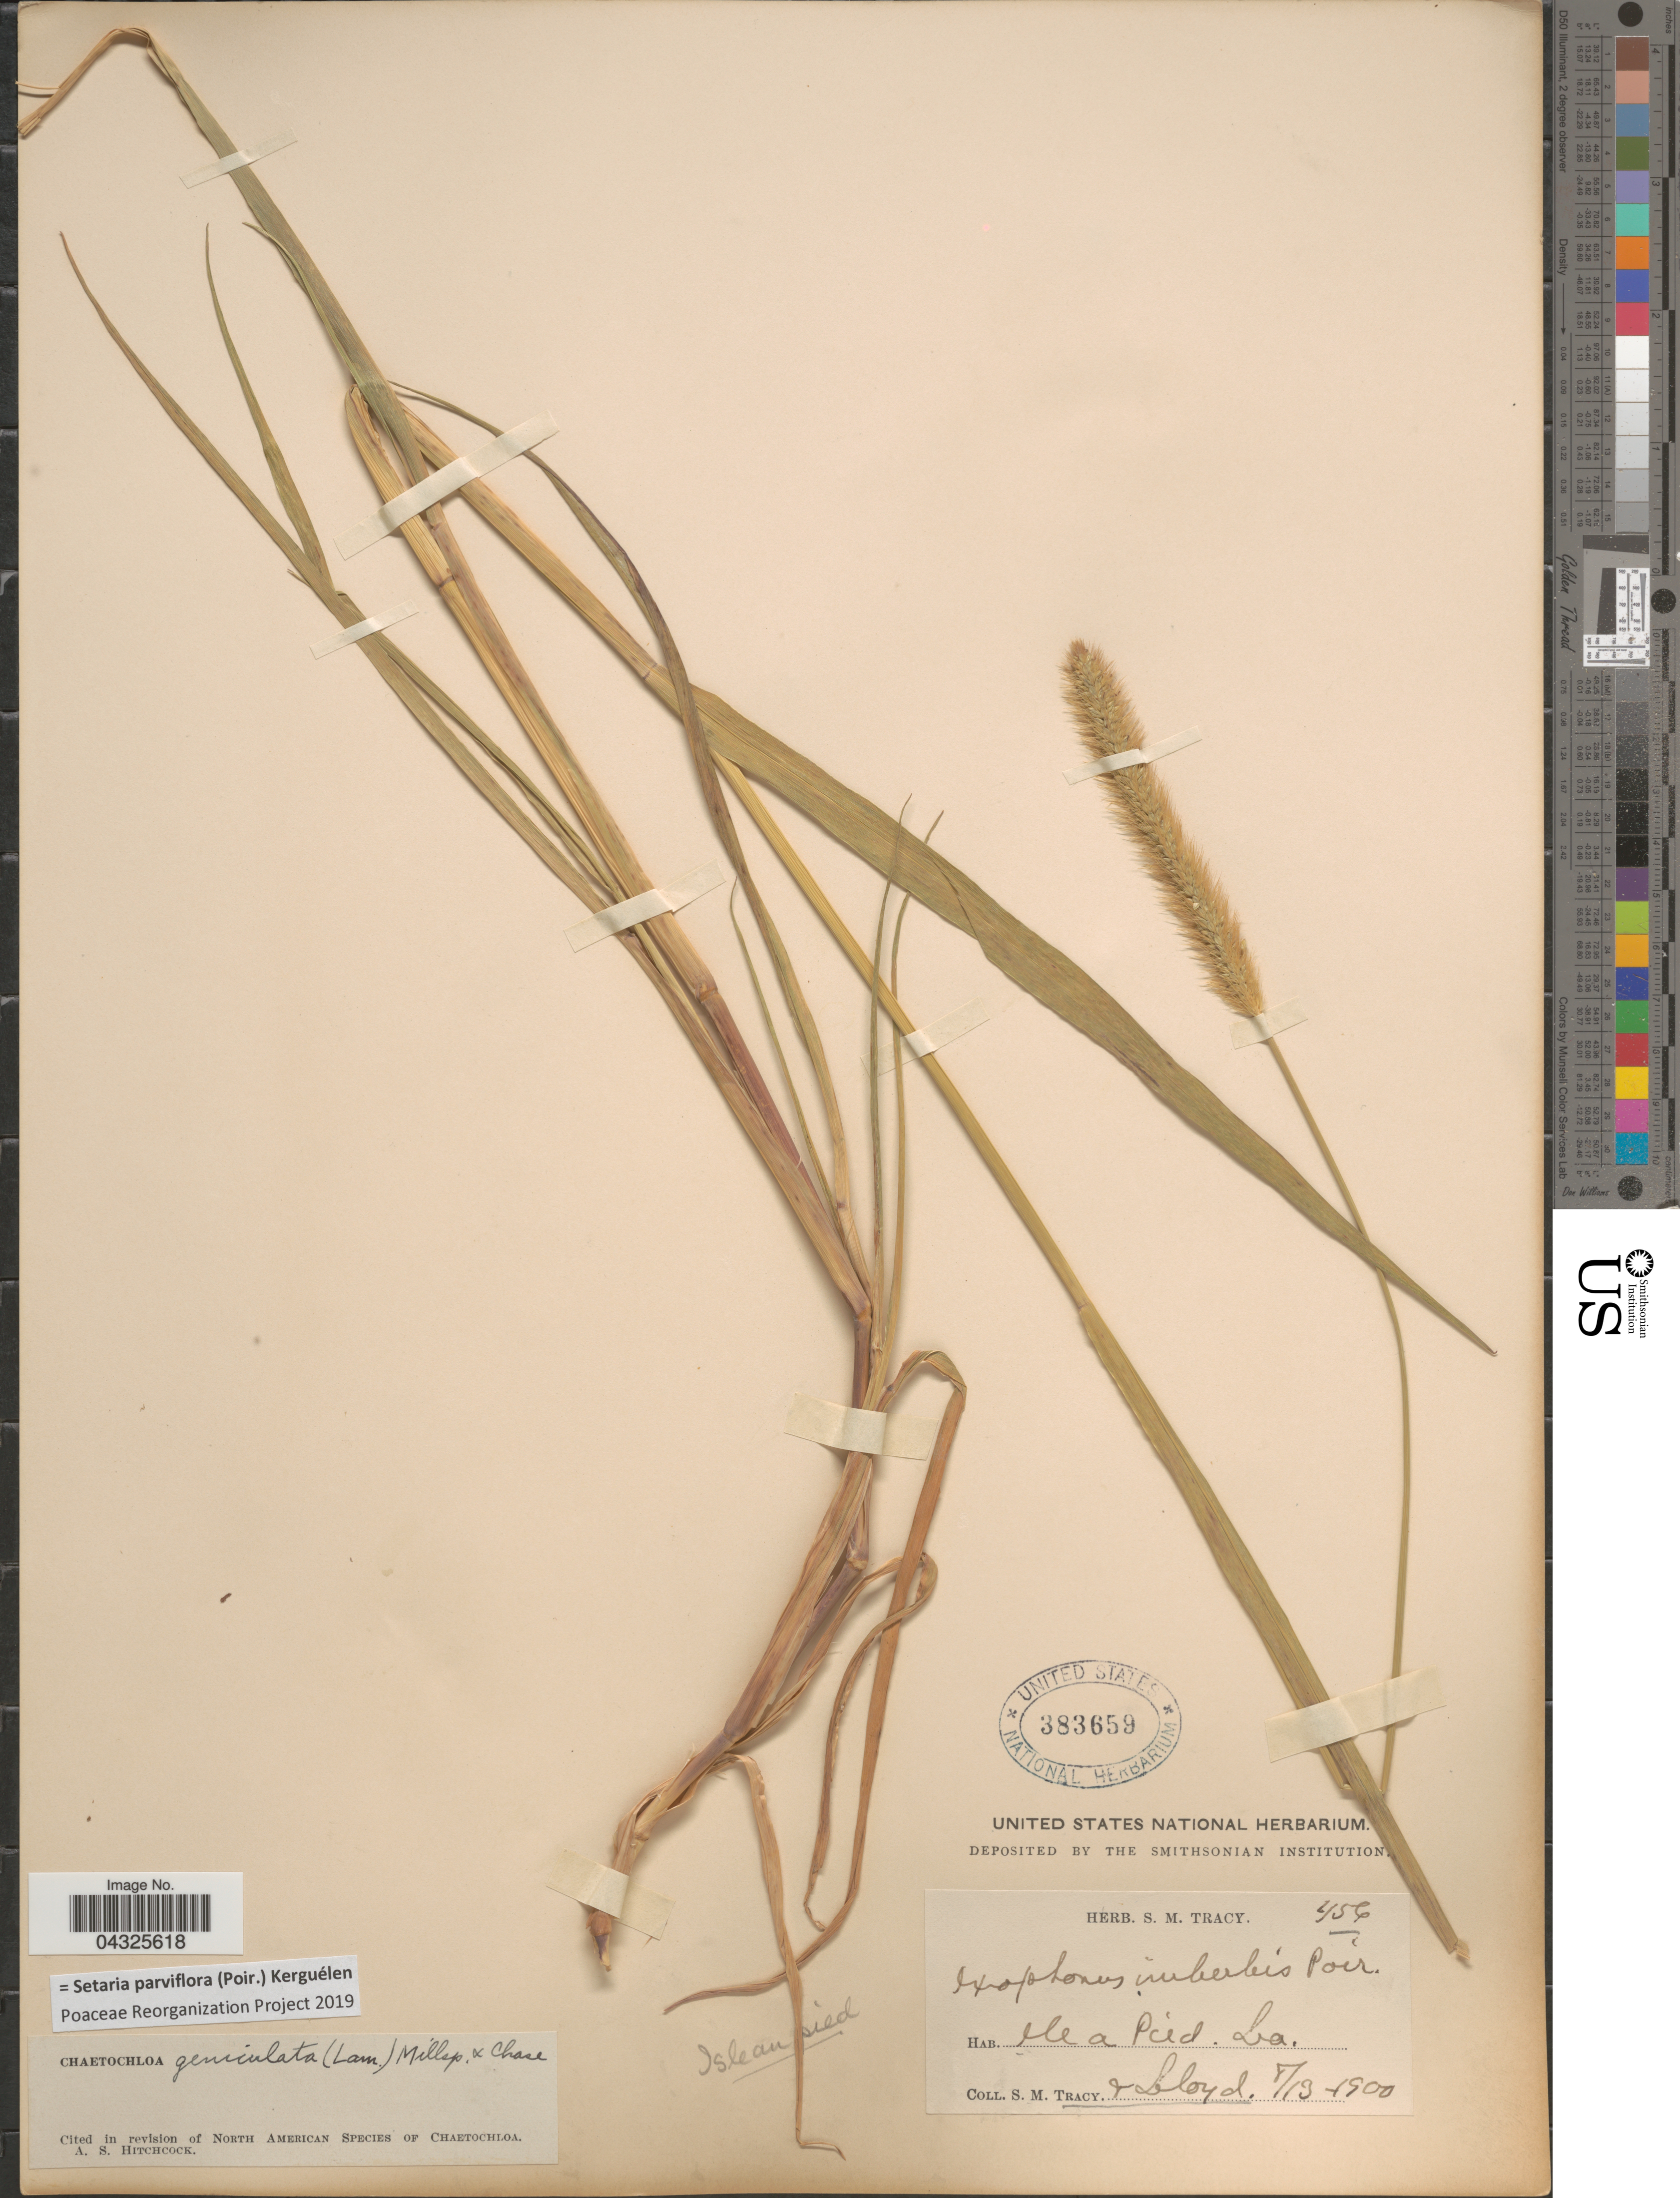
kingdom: Plantae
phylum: Tracheophyta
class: Liliopsida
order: Poales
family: Poaceae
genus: Setaria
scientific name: Setaria parviflora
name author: (Poir.) Kerguélen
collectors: S. M. Tracy & -- Lloyd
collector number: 456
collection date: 1900-08-13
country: United States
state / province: Louisiana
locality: Ile a Pied.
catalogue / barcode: US 383659